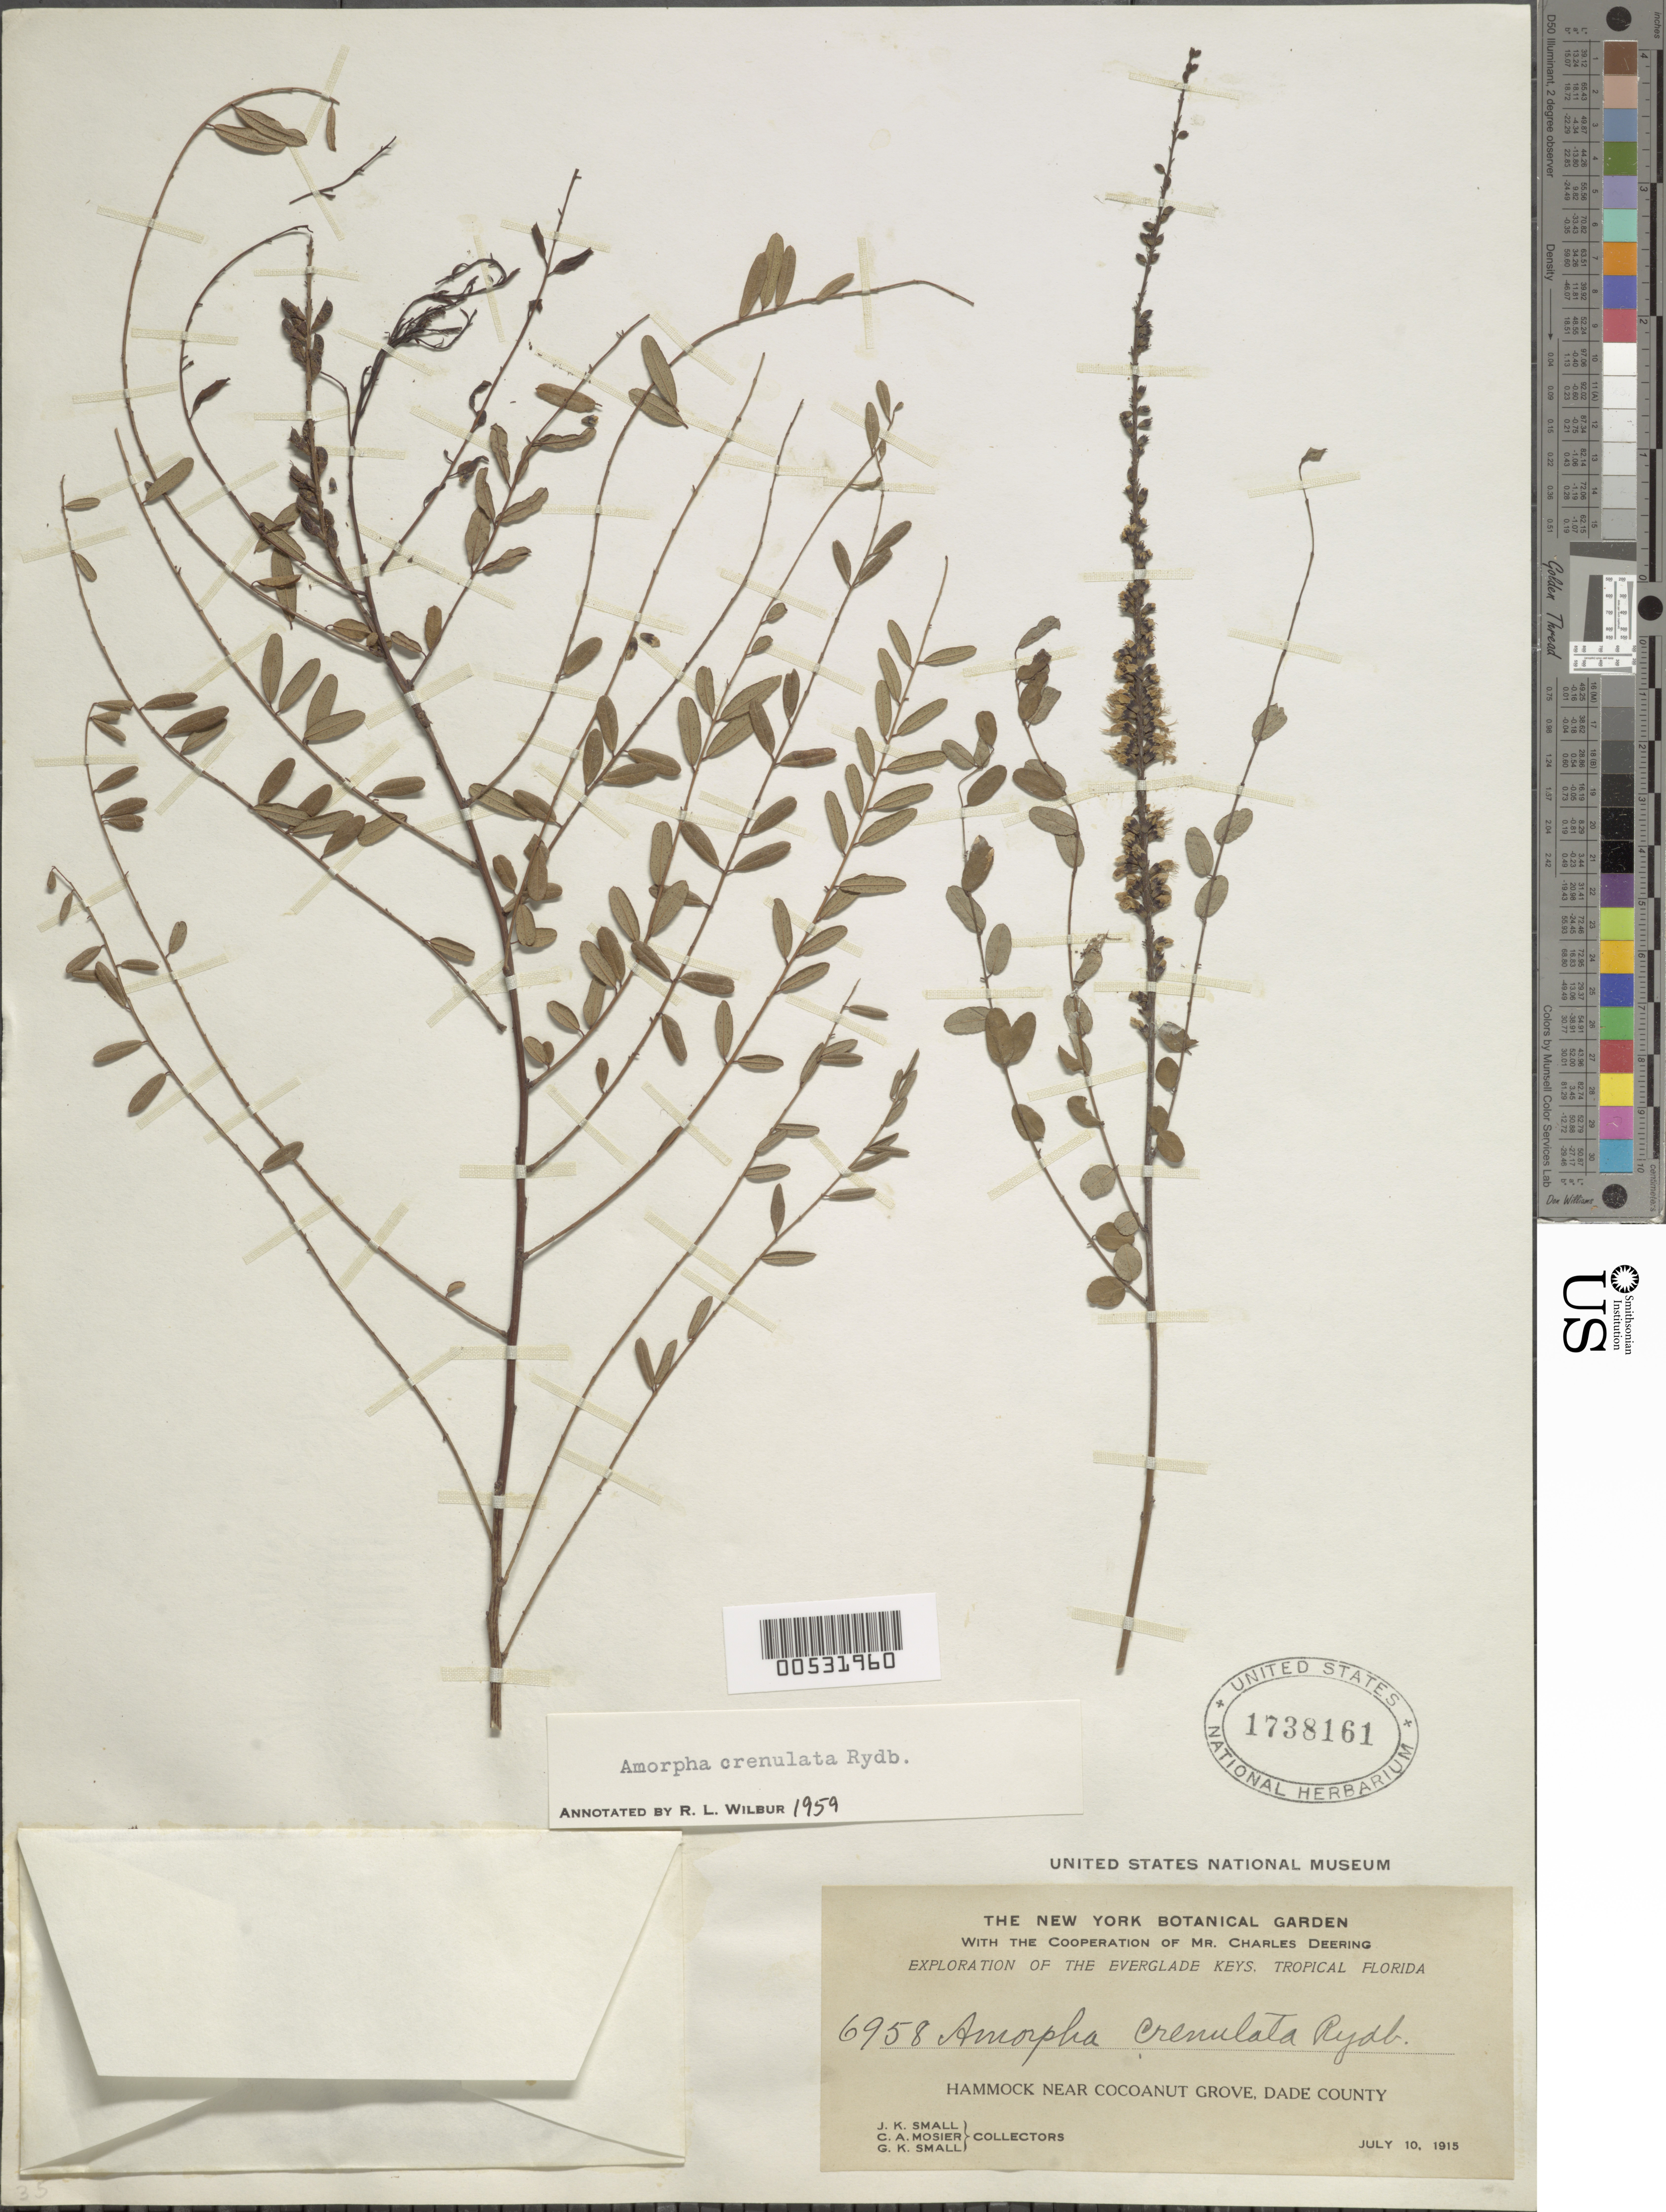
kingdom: Plantae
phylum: Tracheophyta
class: Magnoliopsida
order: Fabales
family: Fabaceae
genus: Amorpha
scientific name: Amorpha crenulata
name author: Rydb.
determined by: Wilbur, R. L.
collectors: J. K. Small, C. A. Mosier & G. K. Small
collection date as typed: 10 Jul 1915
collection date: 1915-07-10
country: United States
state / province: Florida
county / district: Dade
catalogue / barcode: US 1738161